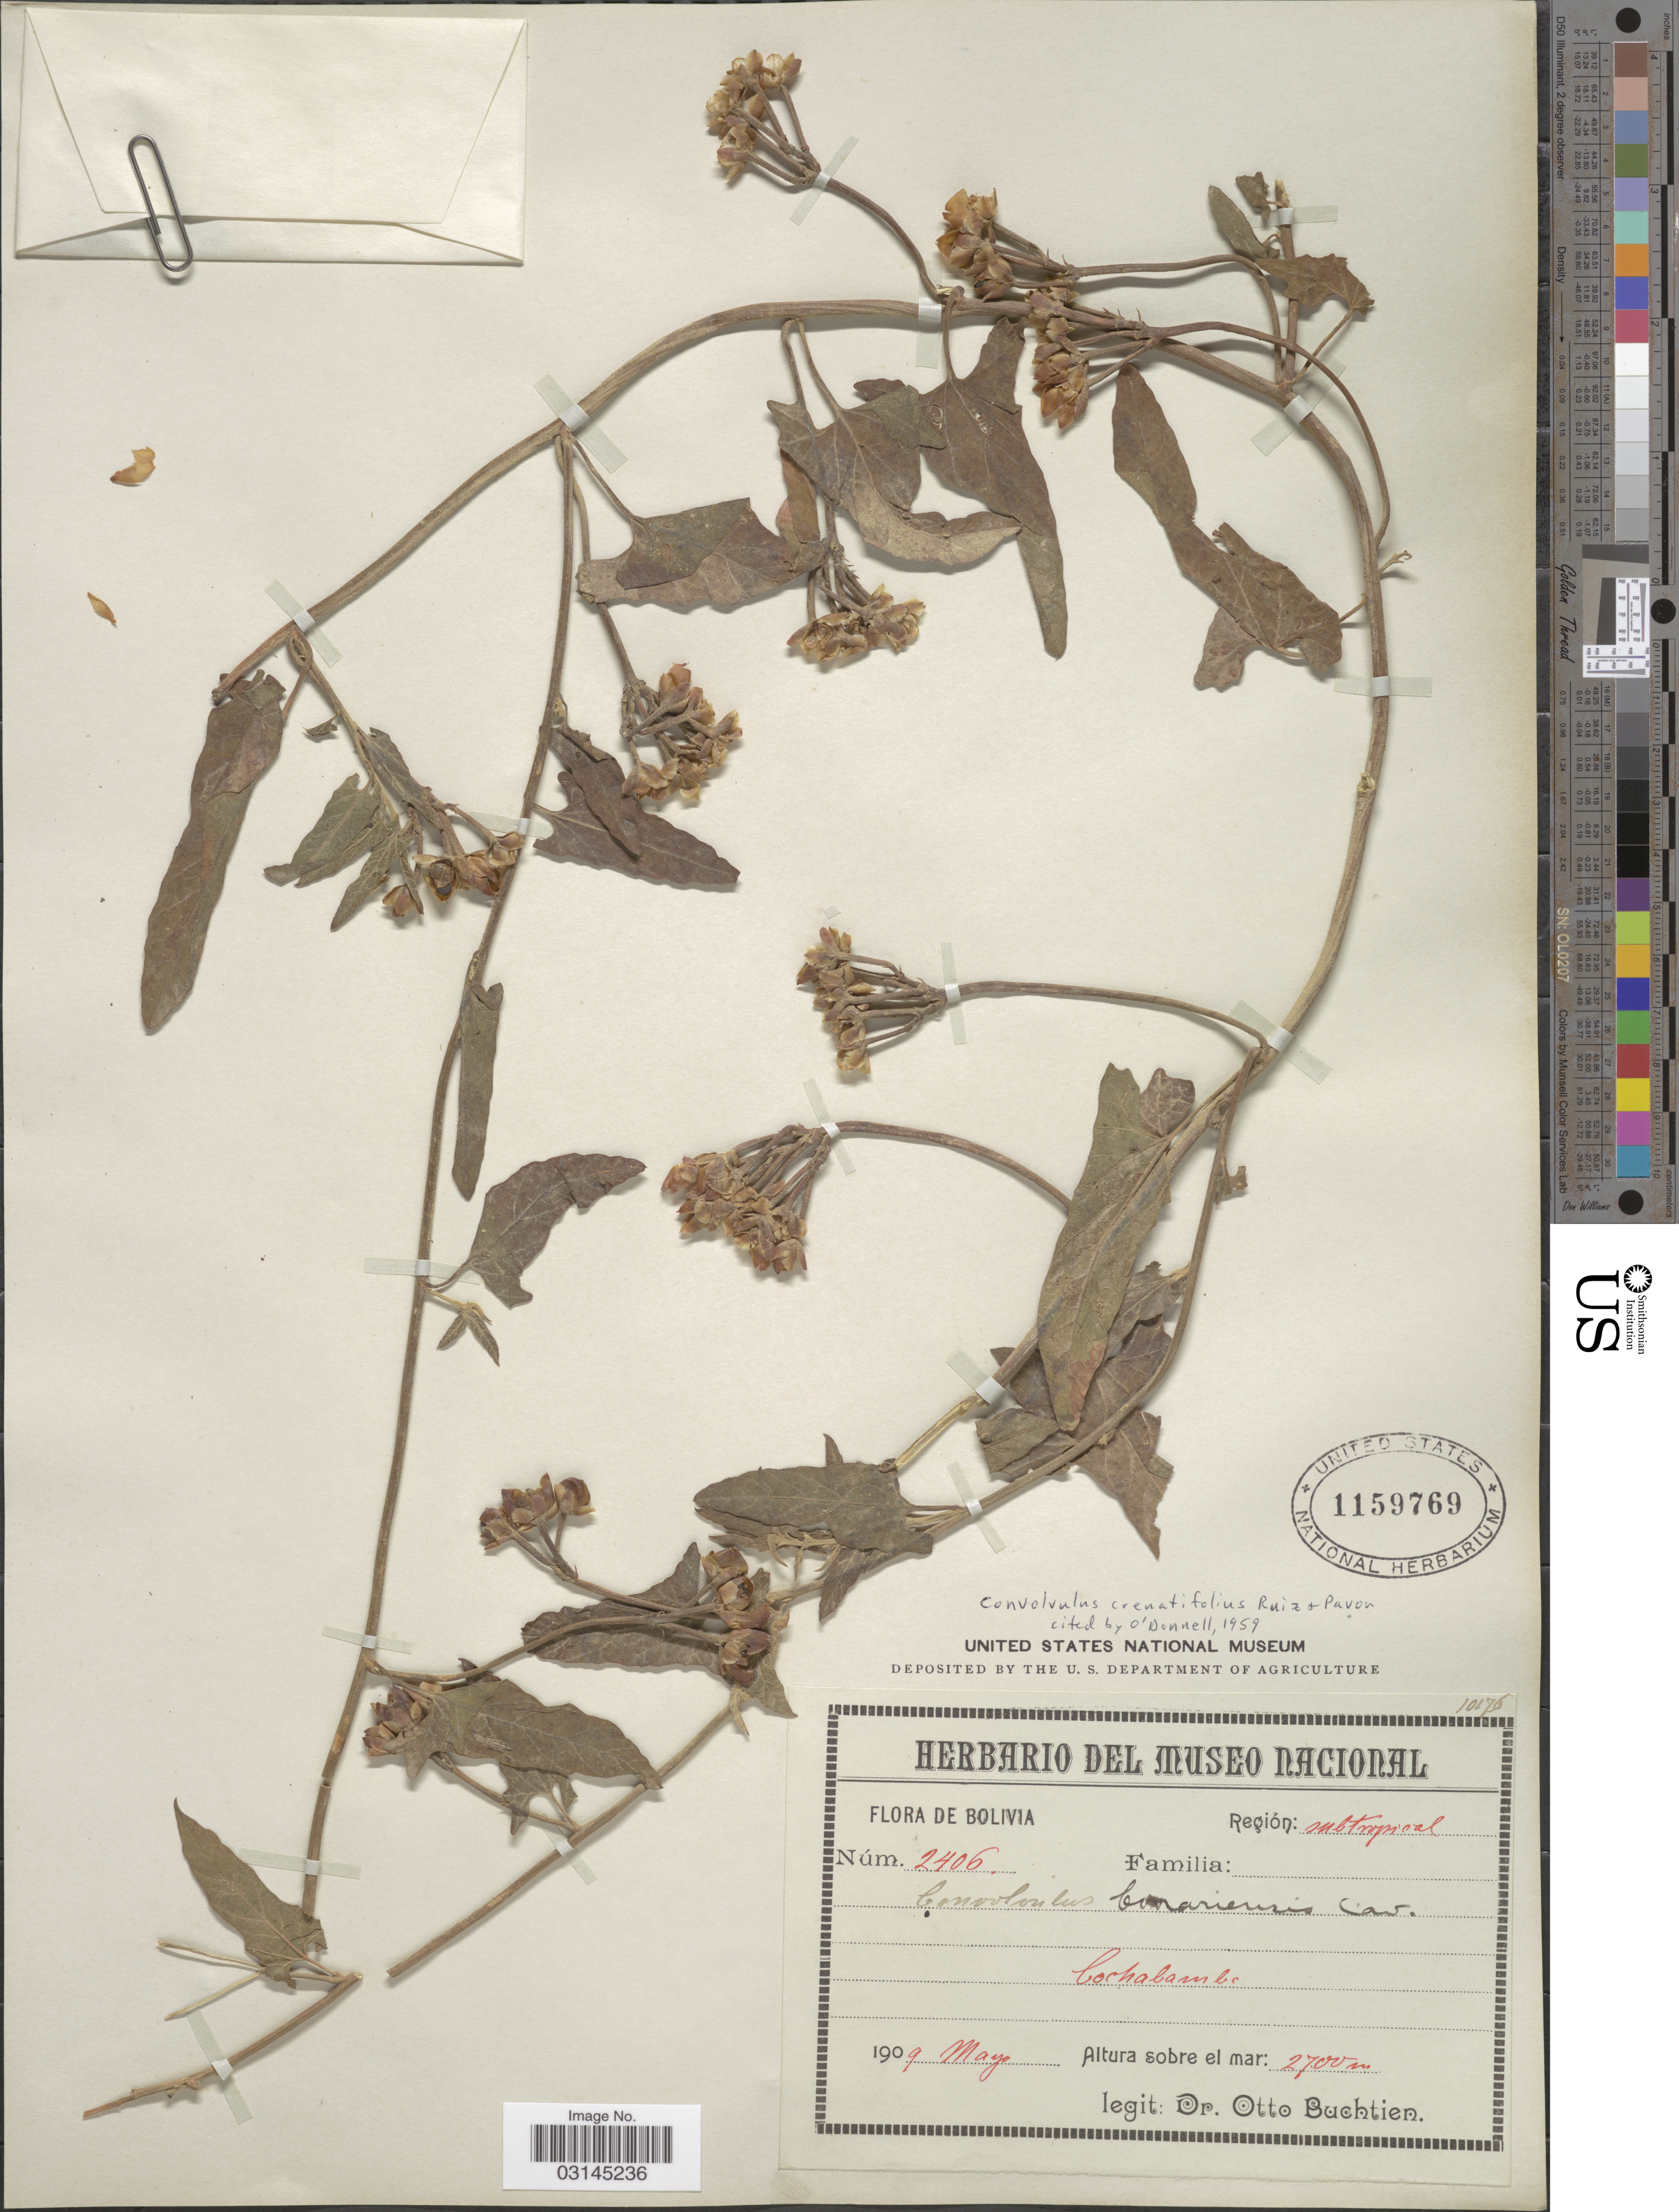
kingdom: Plantae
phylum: Tracheophyta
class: Magnoliopsida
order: Solanales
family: Convolvulaceae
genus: Convolvulus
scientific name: Convolvulus crenatifolius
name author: Ruiz & Pav.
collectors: O. Buchtien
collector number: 2406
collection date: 1909-05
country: Bolivia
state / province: Cochabamba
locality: Región: subtropical, Cochabamba.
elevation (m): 2700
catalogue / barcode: US 1159769